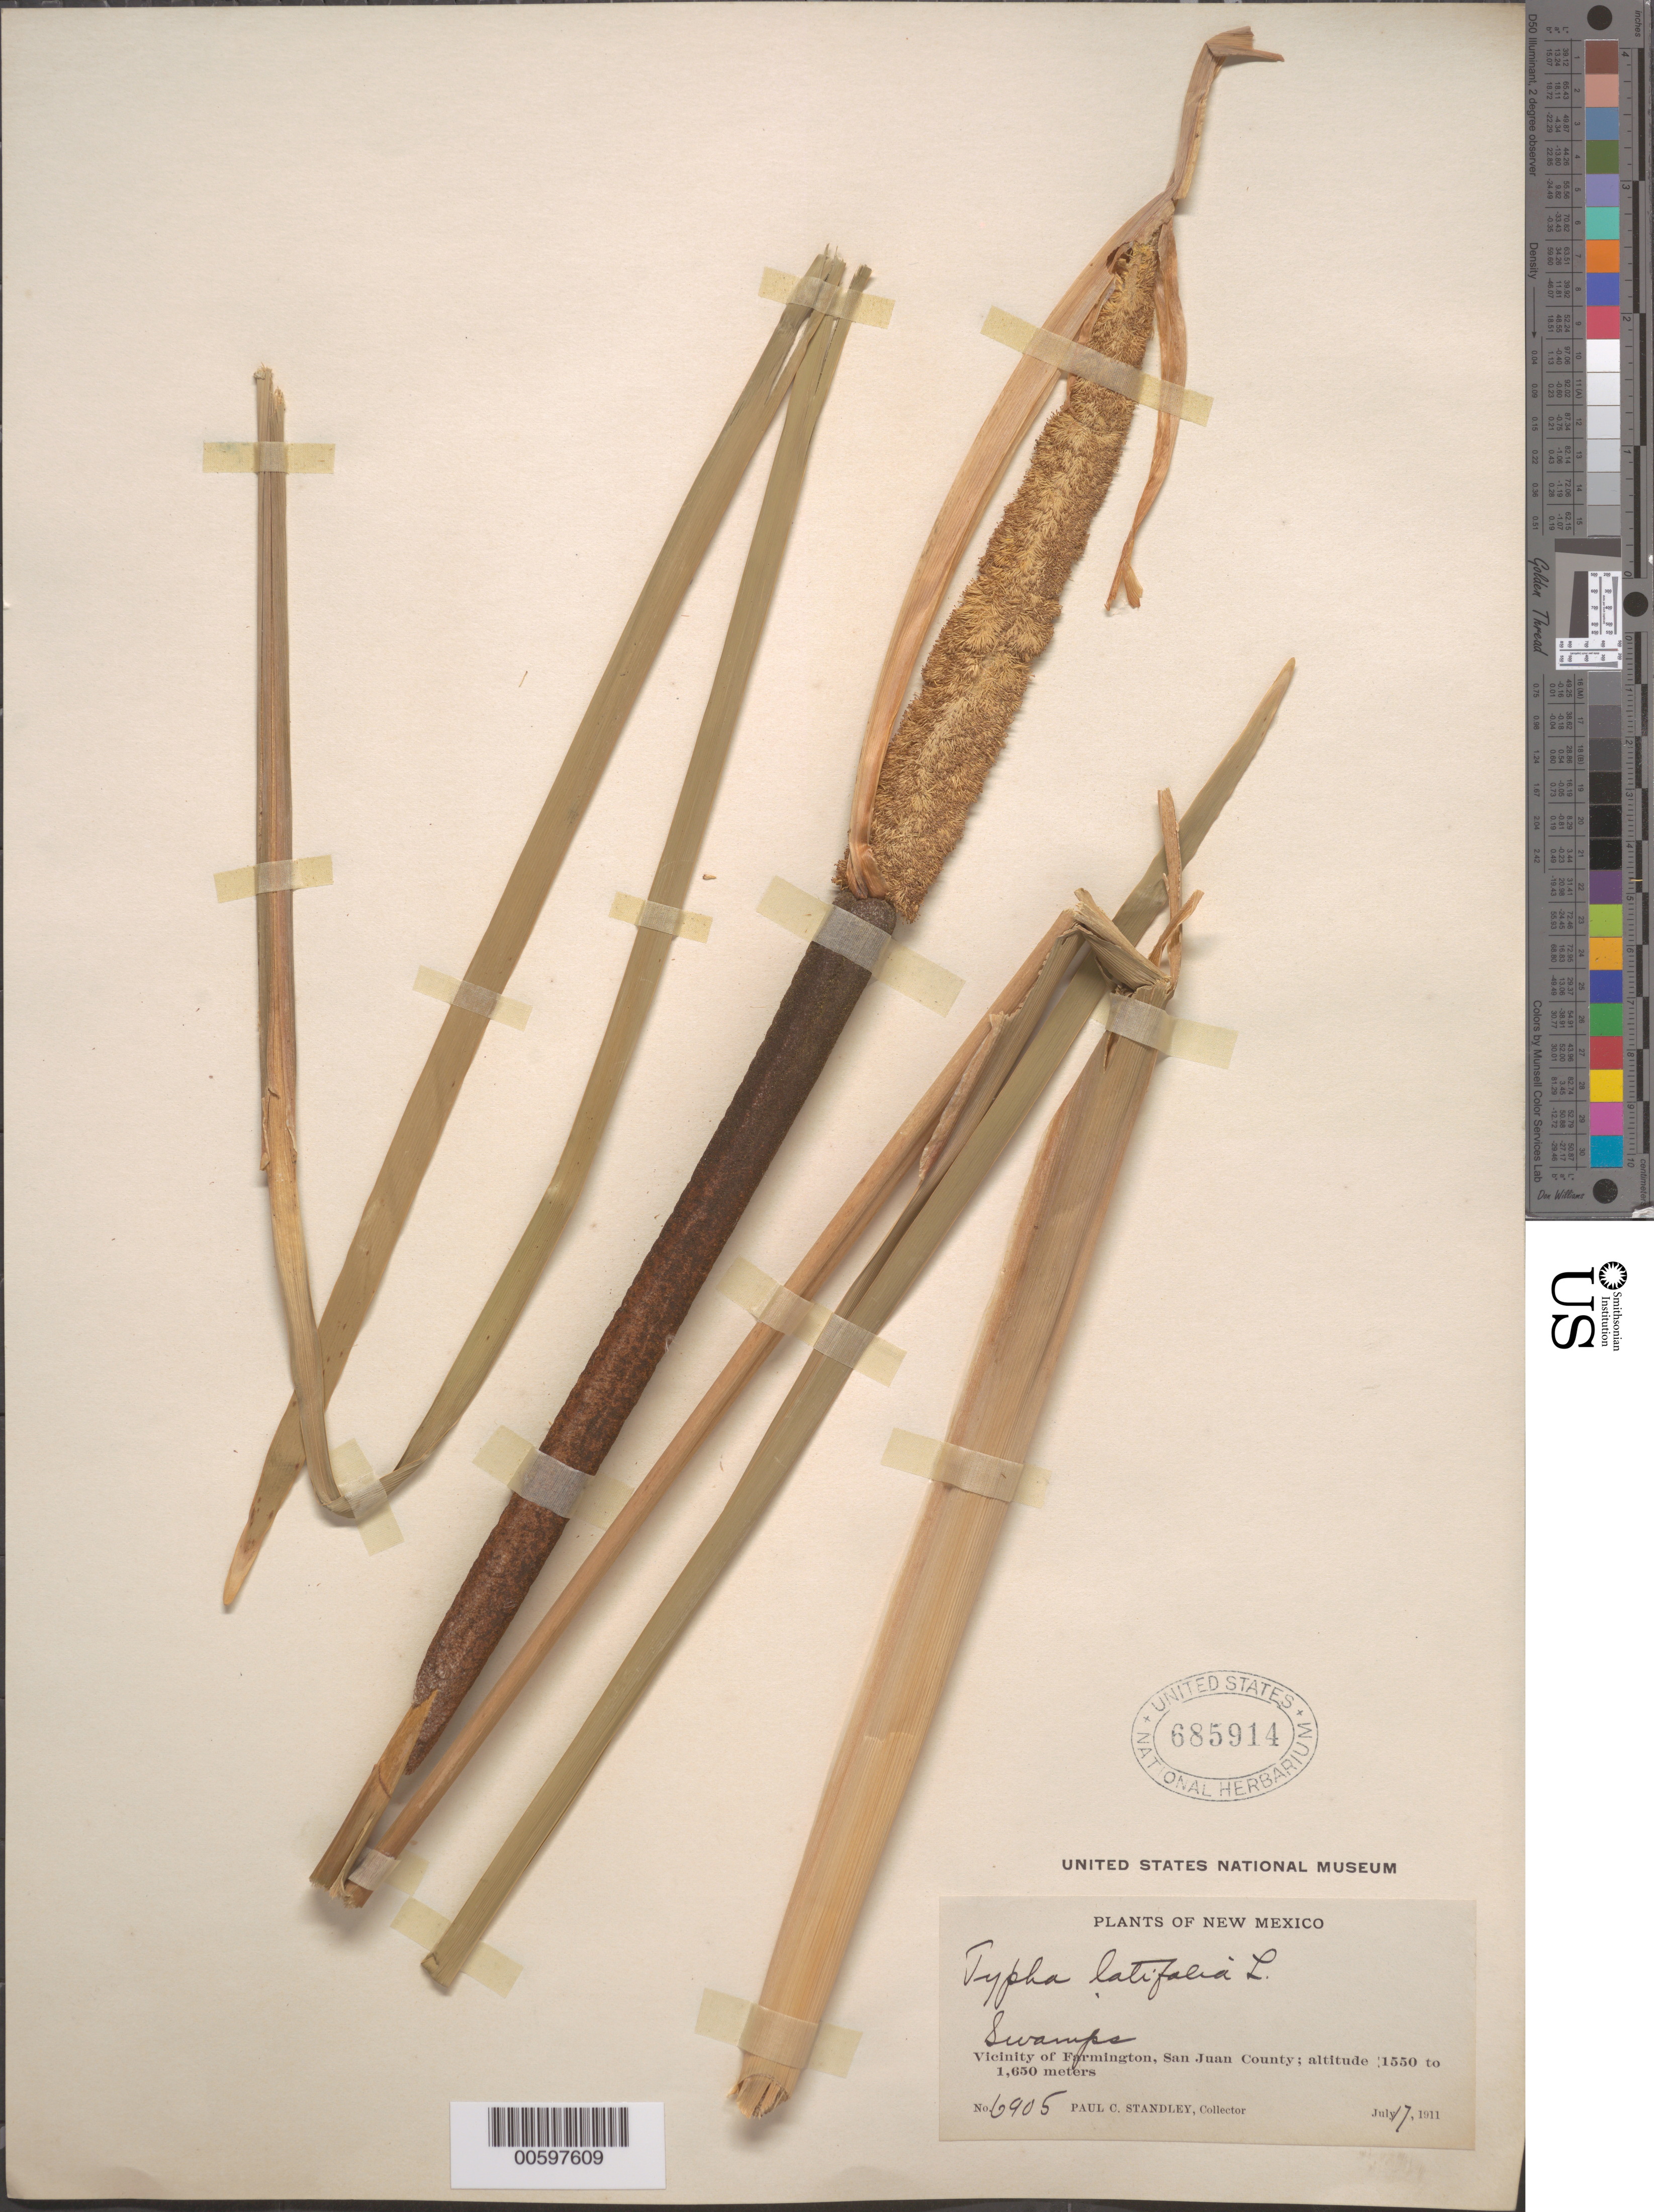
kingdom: Plantae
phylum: Tracheophyta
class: Liliopsida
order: Poales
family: Typhaceae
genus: Typha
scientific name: Typha latifolia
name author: L.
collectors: P. C. Standley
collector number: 6905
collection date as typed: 17 Jul 1911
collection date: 1911-07-17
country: United States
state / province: New Mexico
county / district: San Juan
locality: Farmington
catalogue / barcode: US 68914